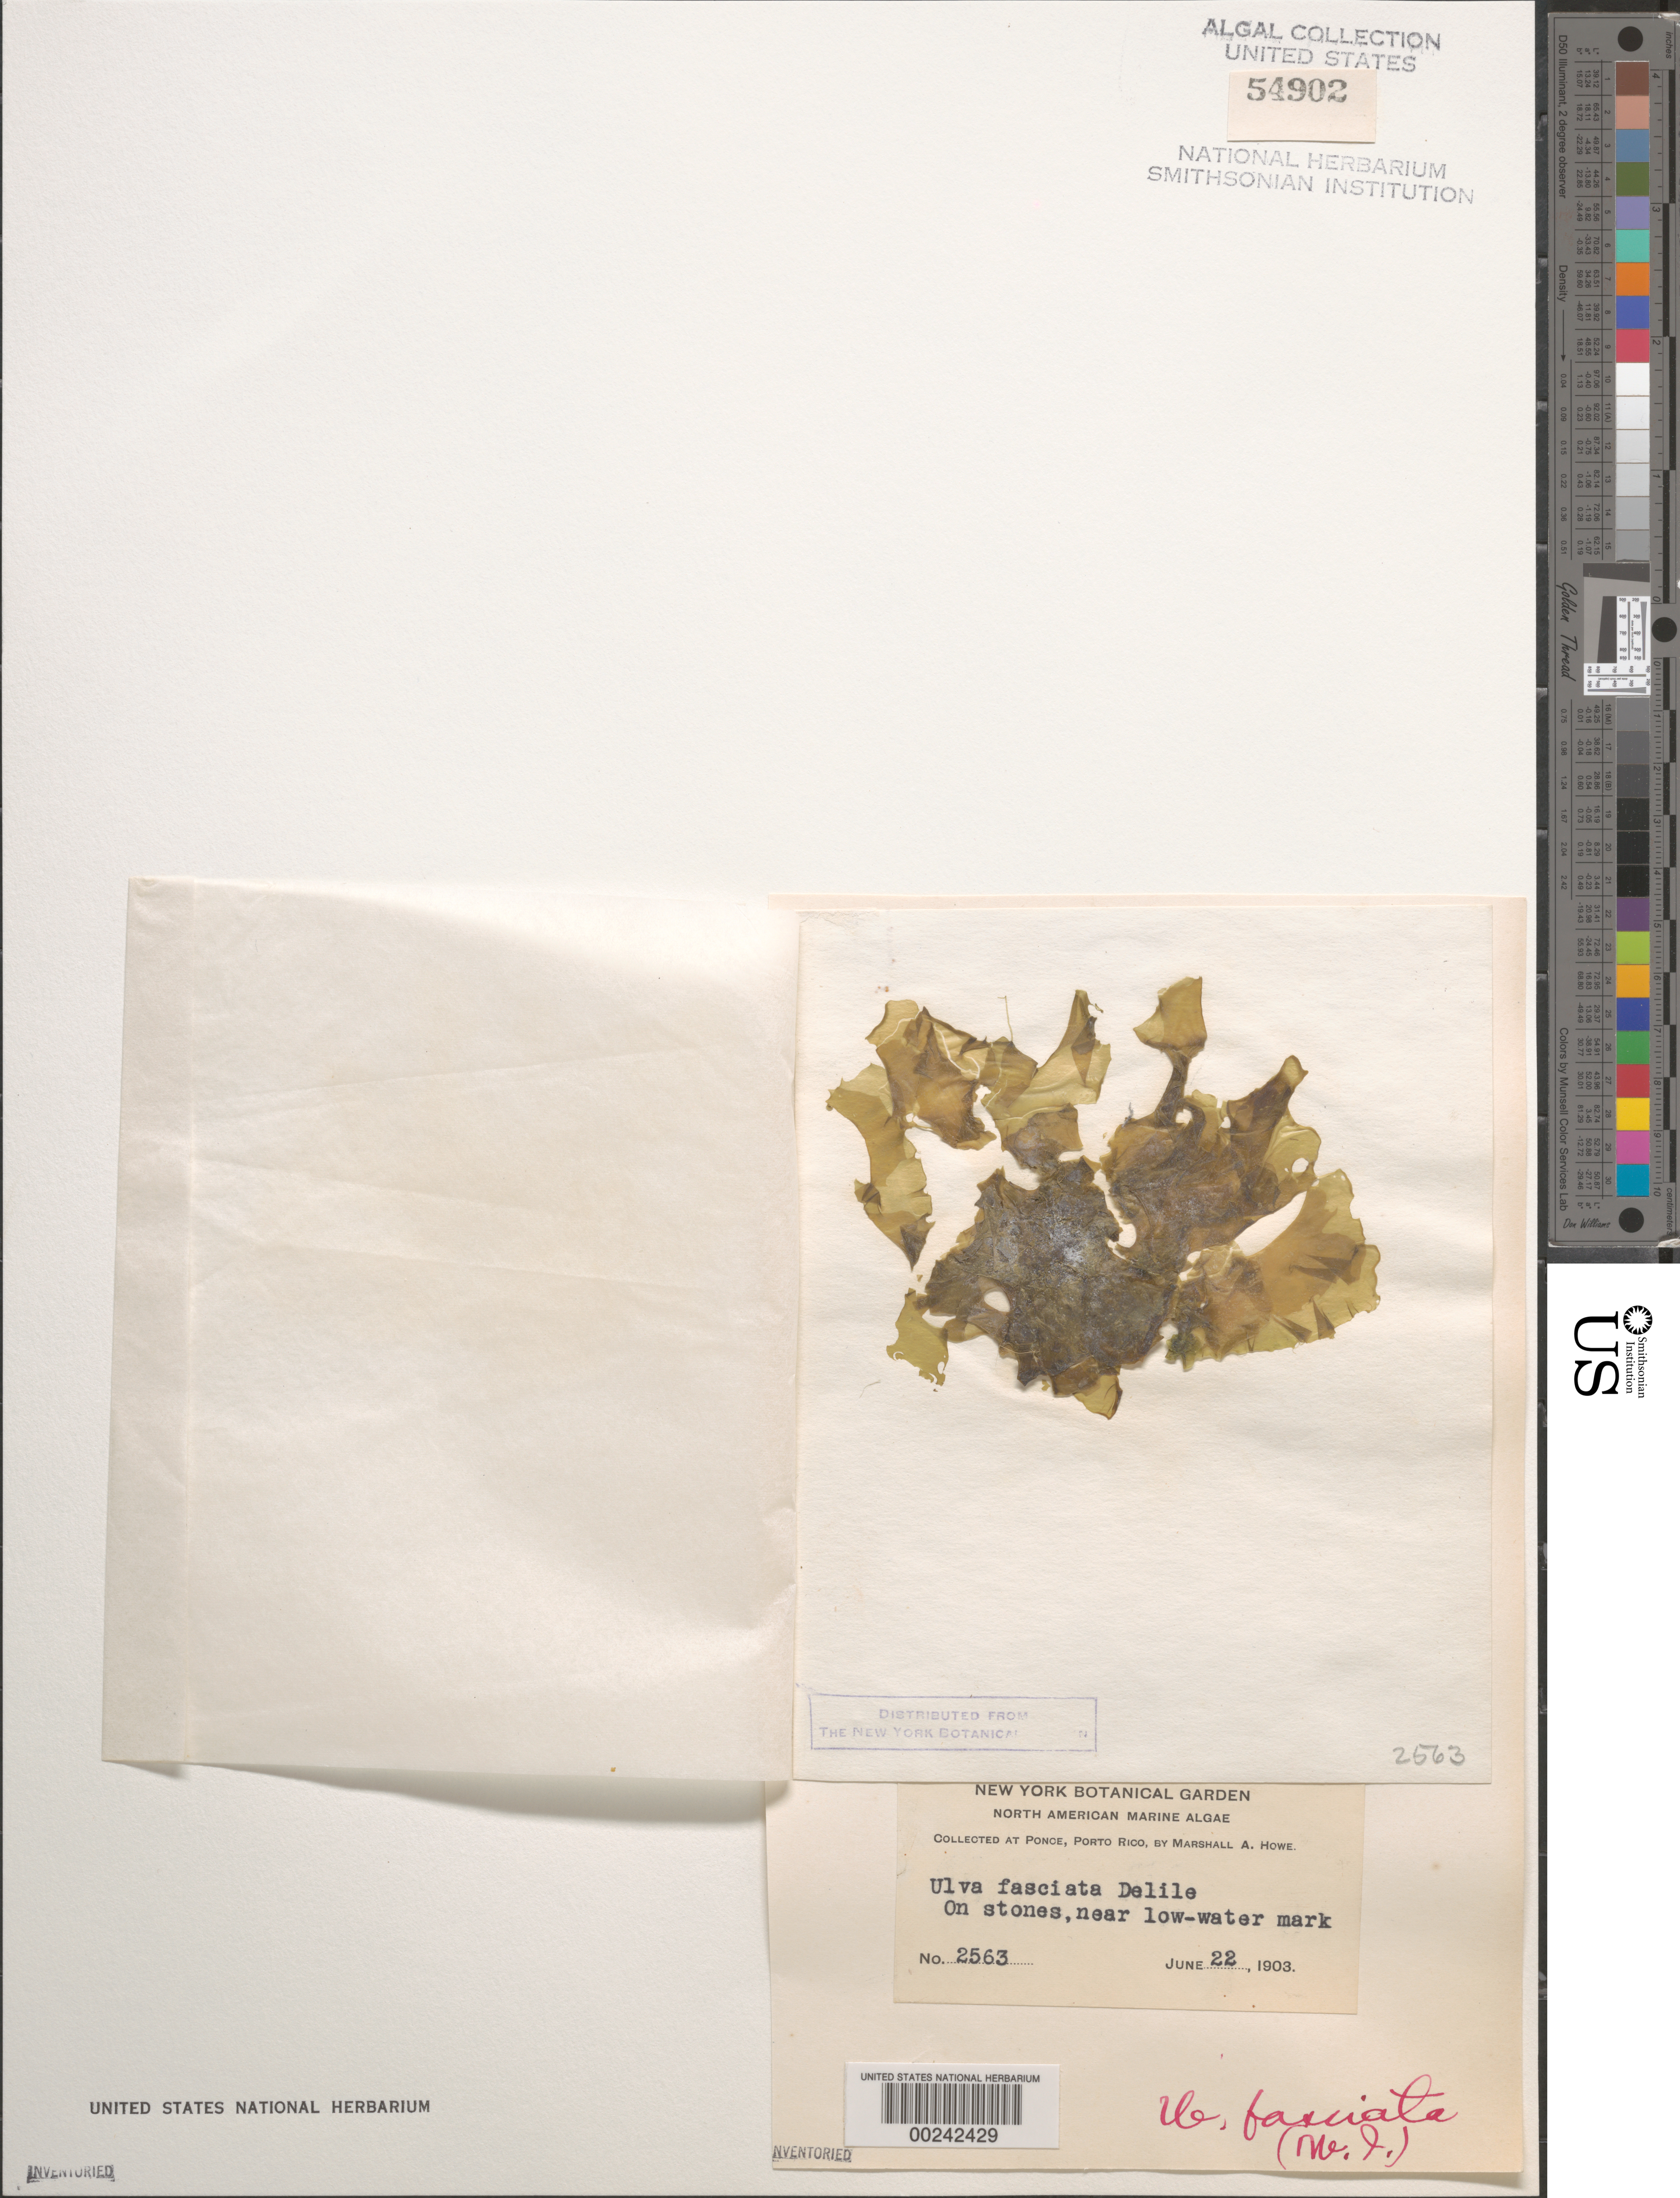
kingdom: Plantae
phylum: Chlorophyta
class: Ulvophyceae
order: Ulvales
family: Ulvaceae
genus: Ulva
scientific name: Ulva lactuca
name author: L.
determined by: Algae name updating Project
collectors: M. A. Howe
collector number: MAH 2563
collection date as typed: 22 Jun 1903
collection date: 1903-06-22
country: Puerto Rico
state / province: Ponce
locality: Ponce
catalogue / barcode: US 54902